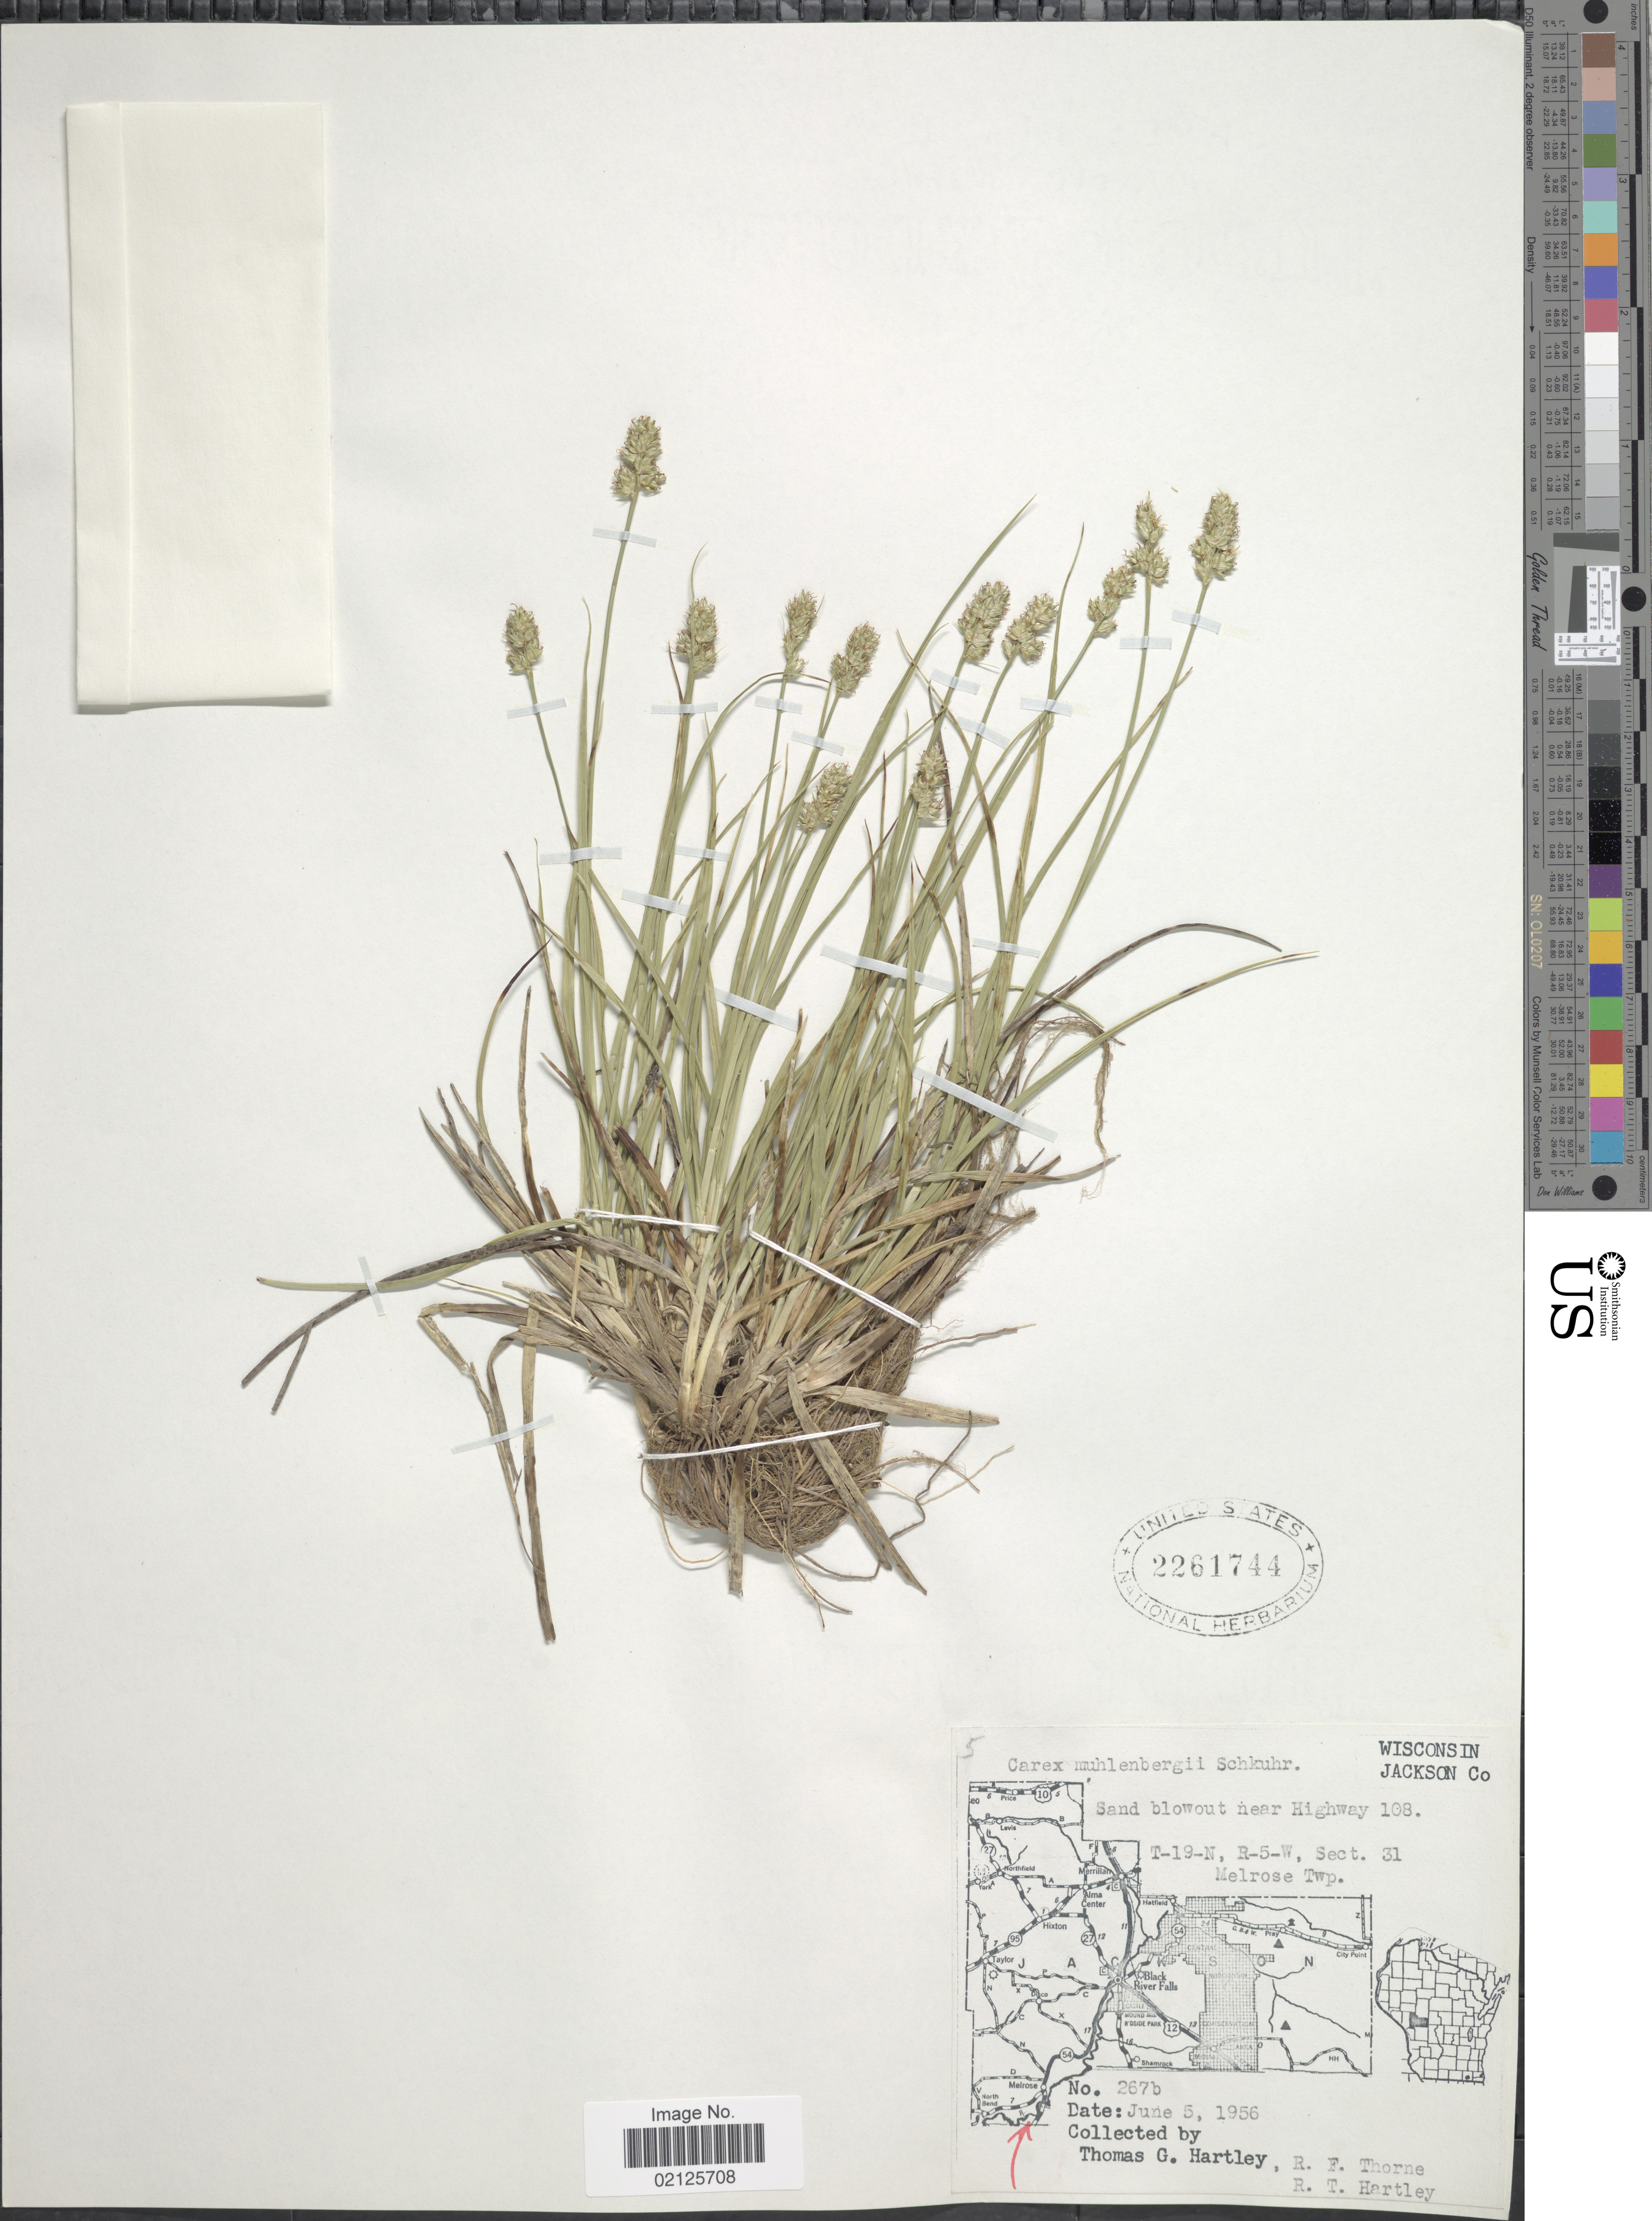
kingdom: Plantae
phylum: Tracheophyta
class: Liliopsida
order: Poales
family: Cyperaceae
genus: Carex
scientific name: Carex muehlenbergii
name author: Willd.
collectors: T. G. Hartley, R. F. Thorne & R. T. Hartley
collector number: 267b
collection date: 1956-06-05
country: United States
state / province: Wisconsin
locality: Jackson Co, Sand blowout near Highway 108. T-19-N, R-5-W, Sect. 31, Melrose Twp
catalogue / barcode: US 2261744